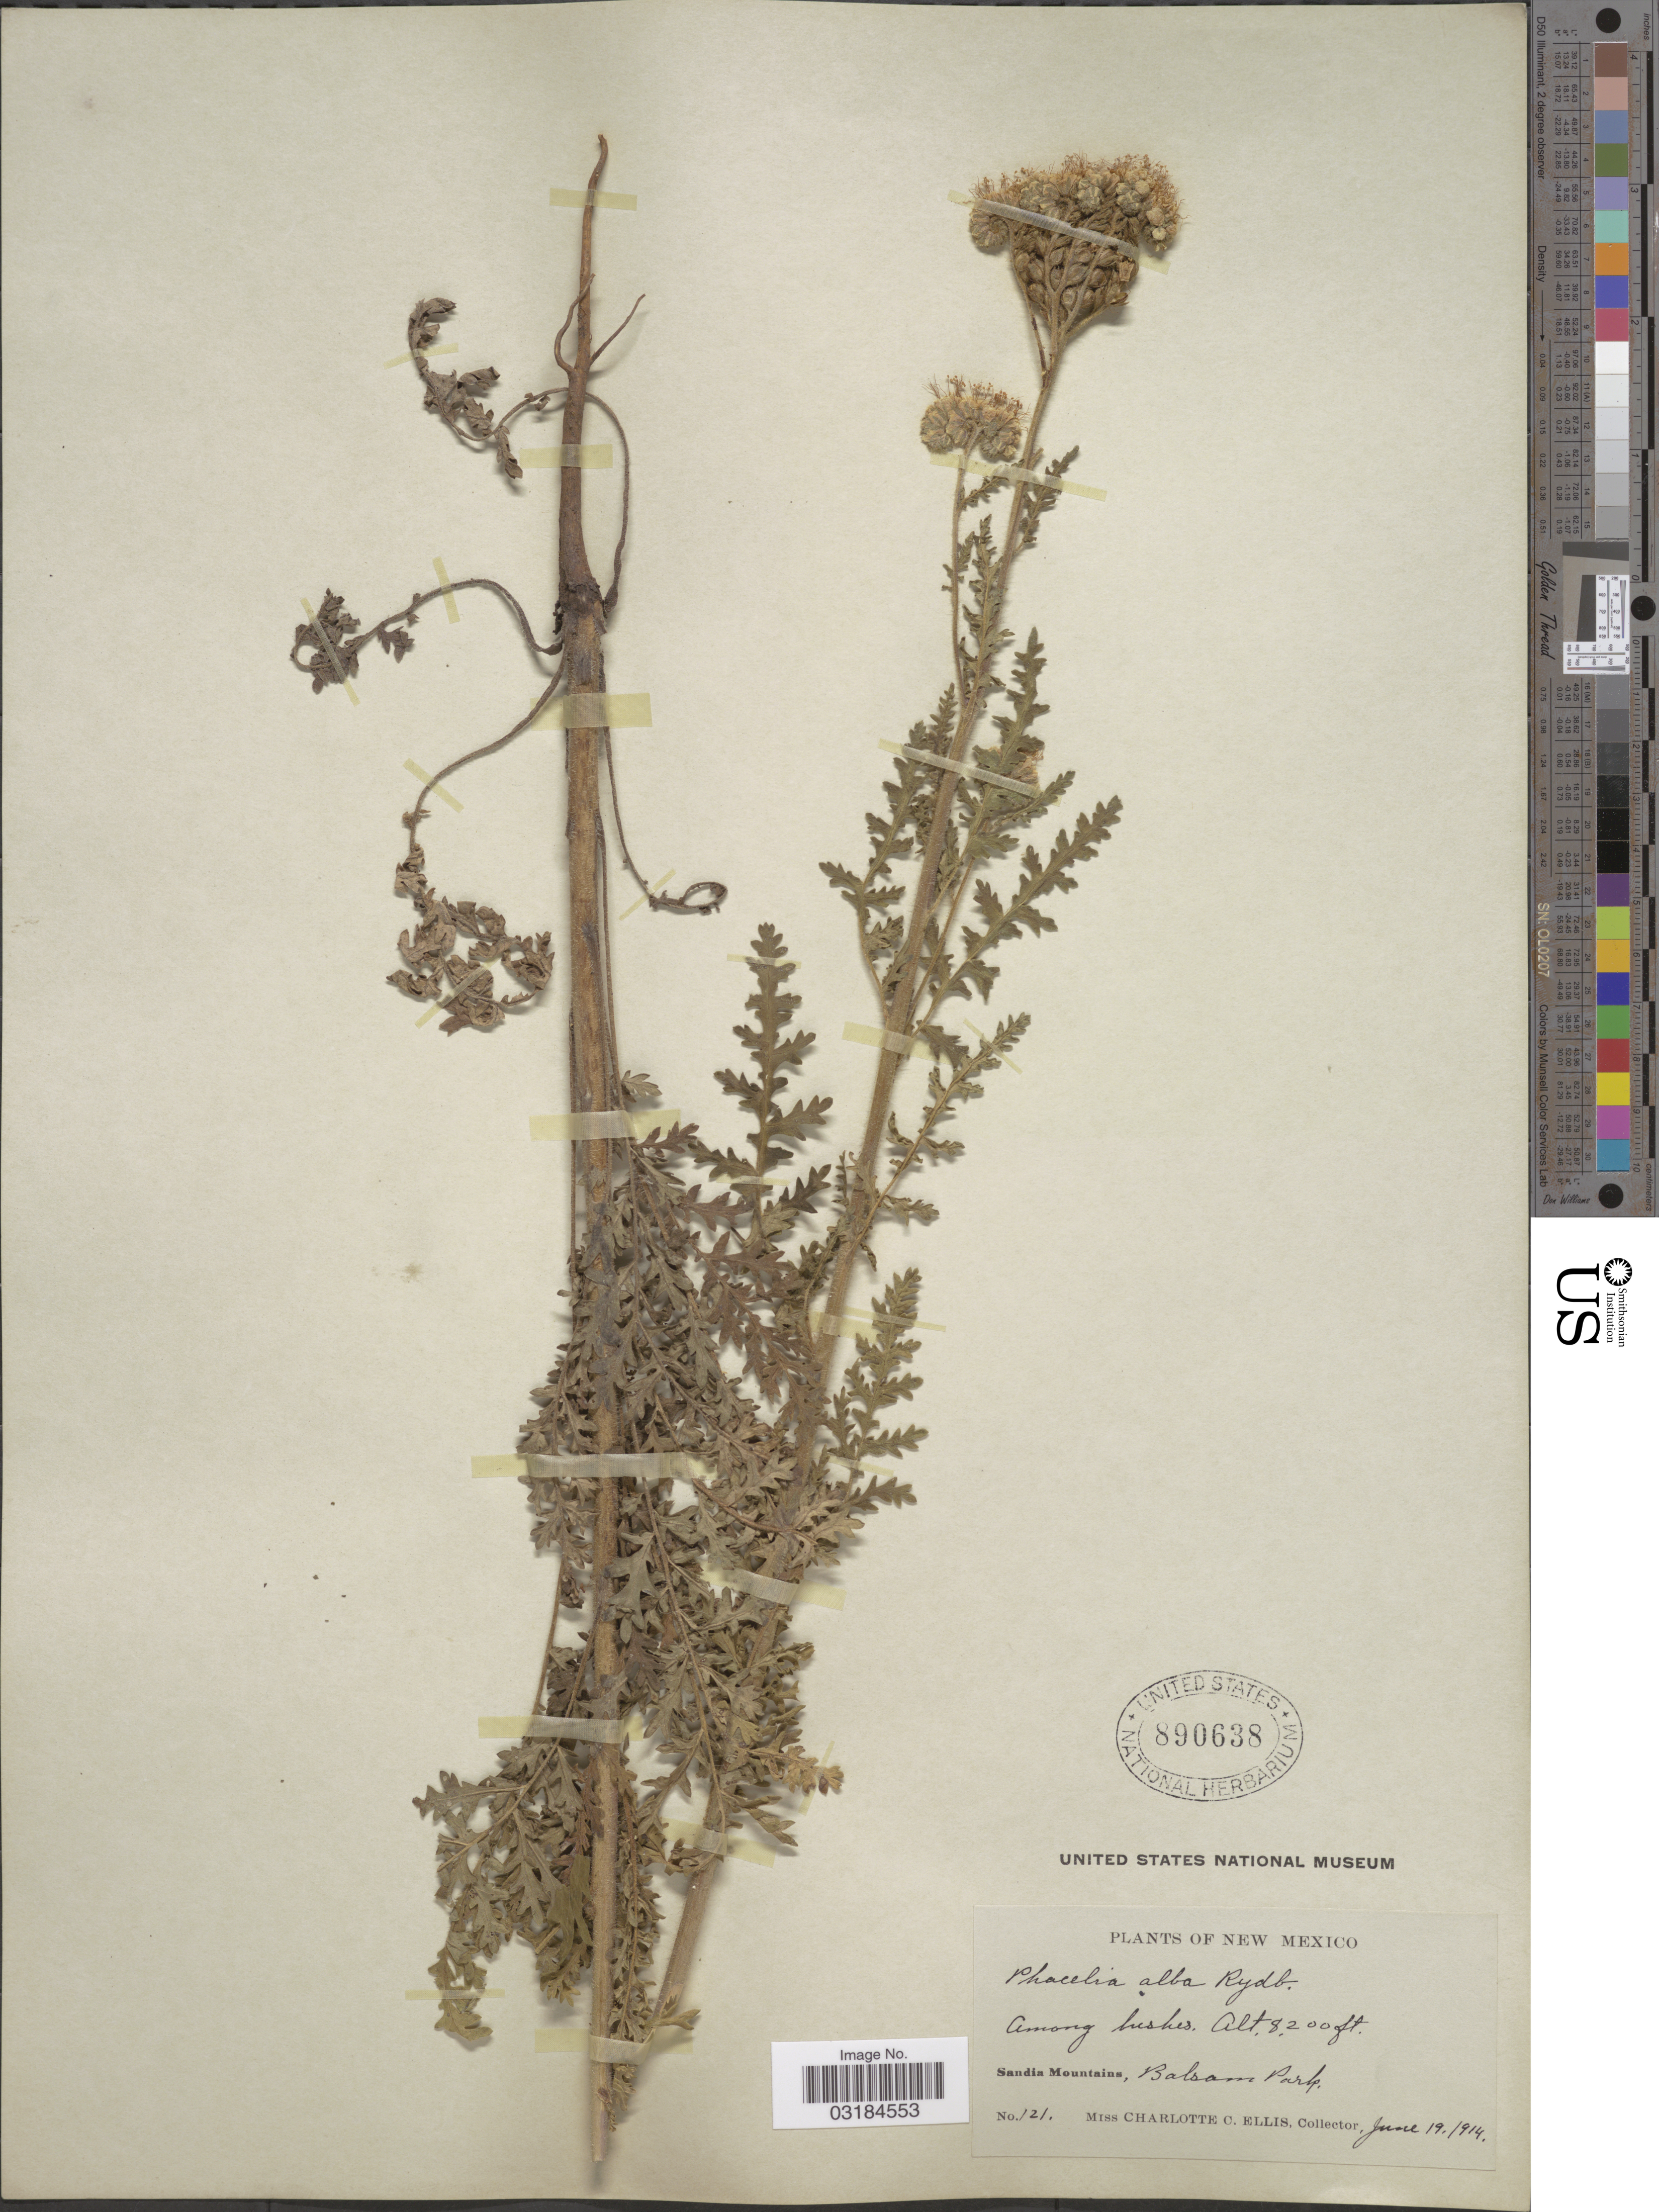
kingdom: Plantae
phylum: Tracheophyta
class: Magnoliopsida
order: Boraginales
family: Hydrophyllaceae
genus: Phacelia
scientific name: Phacelia alba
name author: Rydb.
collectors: C. C. Ellis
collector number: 121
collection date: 1914-06-19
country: United States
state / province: New Mexico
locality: Sandia Mountains, Balsam Park.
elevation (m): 2499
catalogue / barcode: US 890638